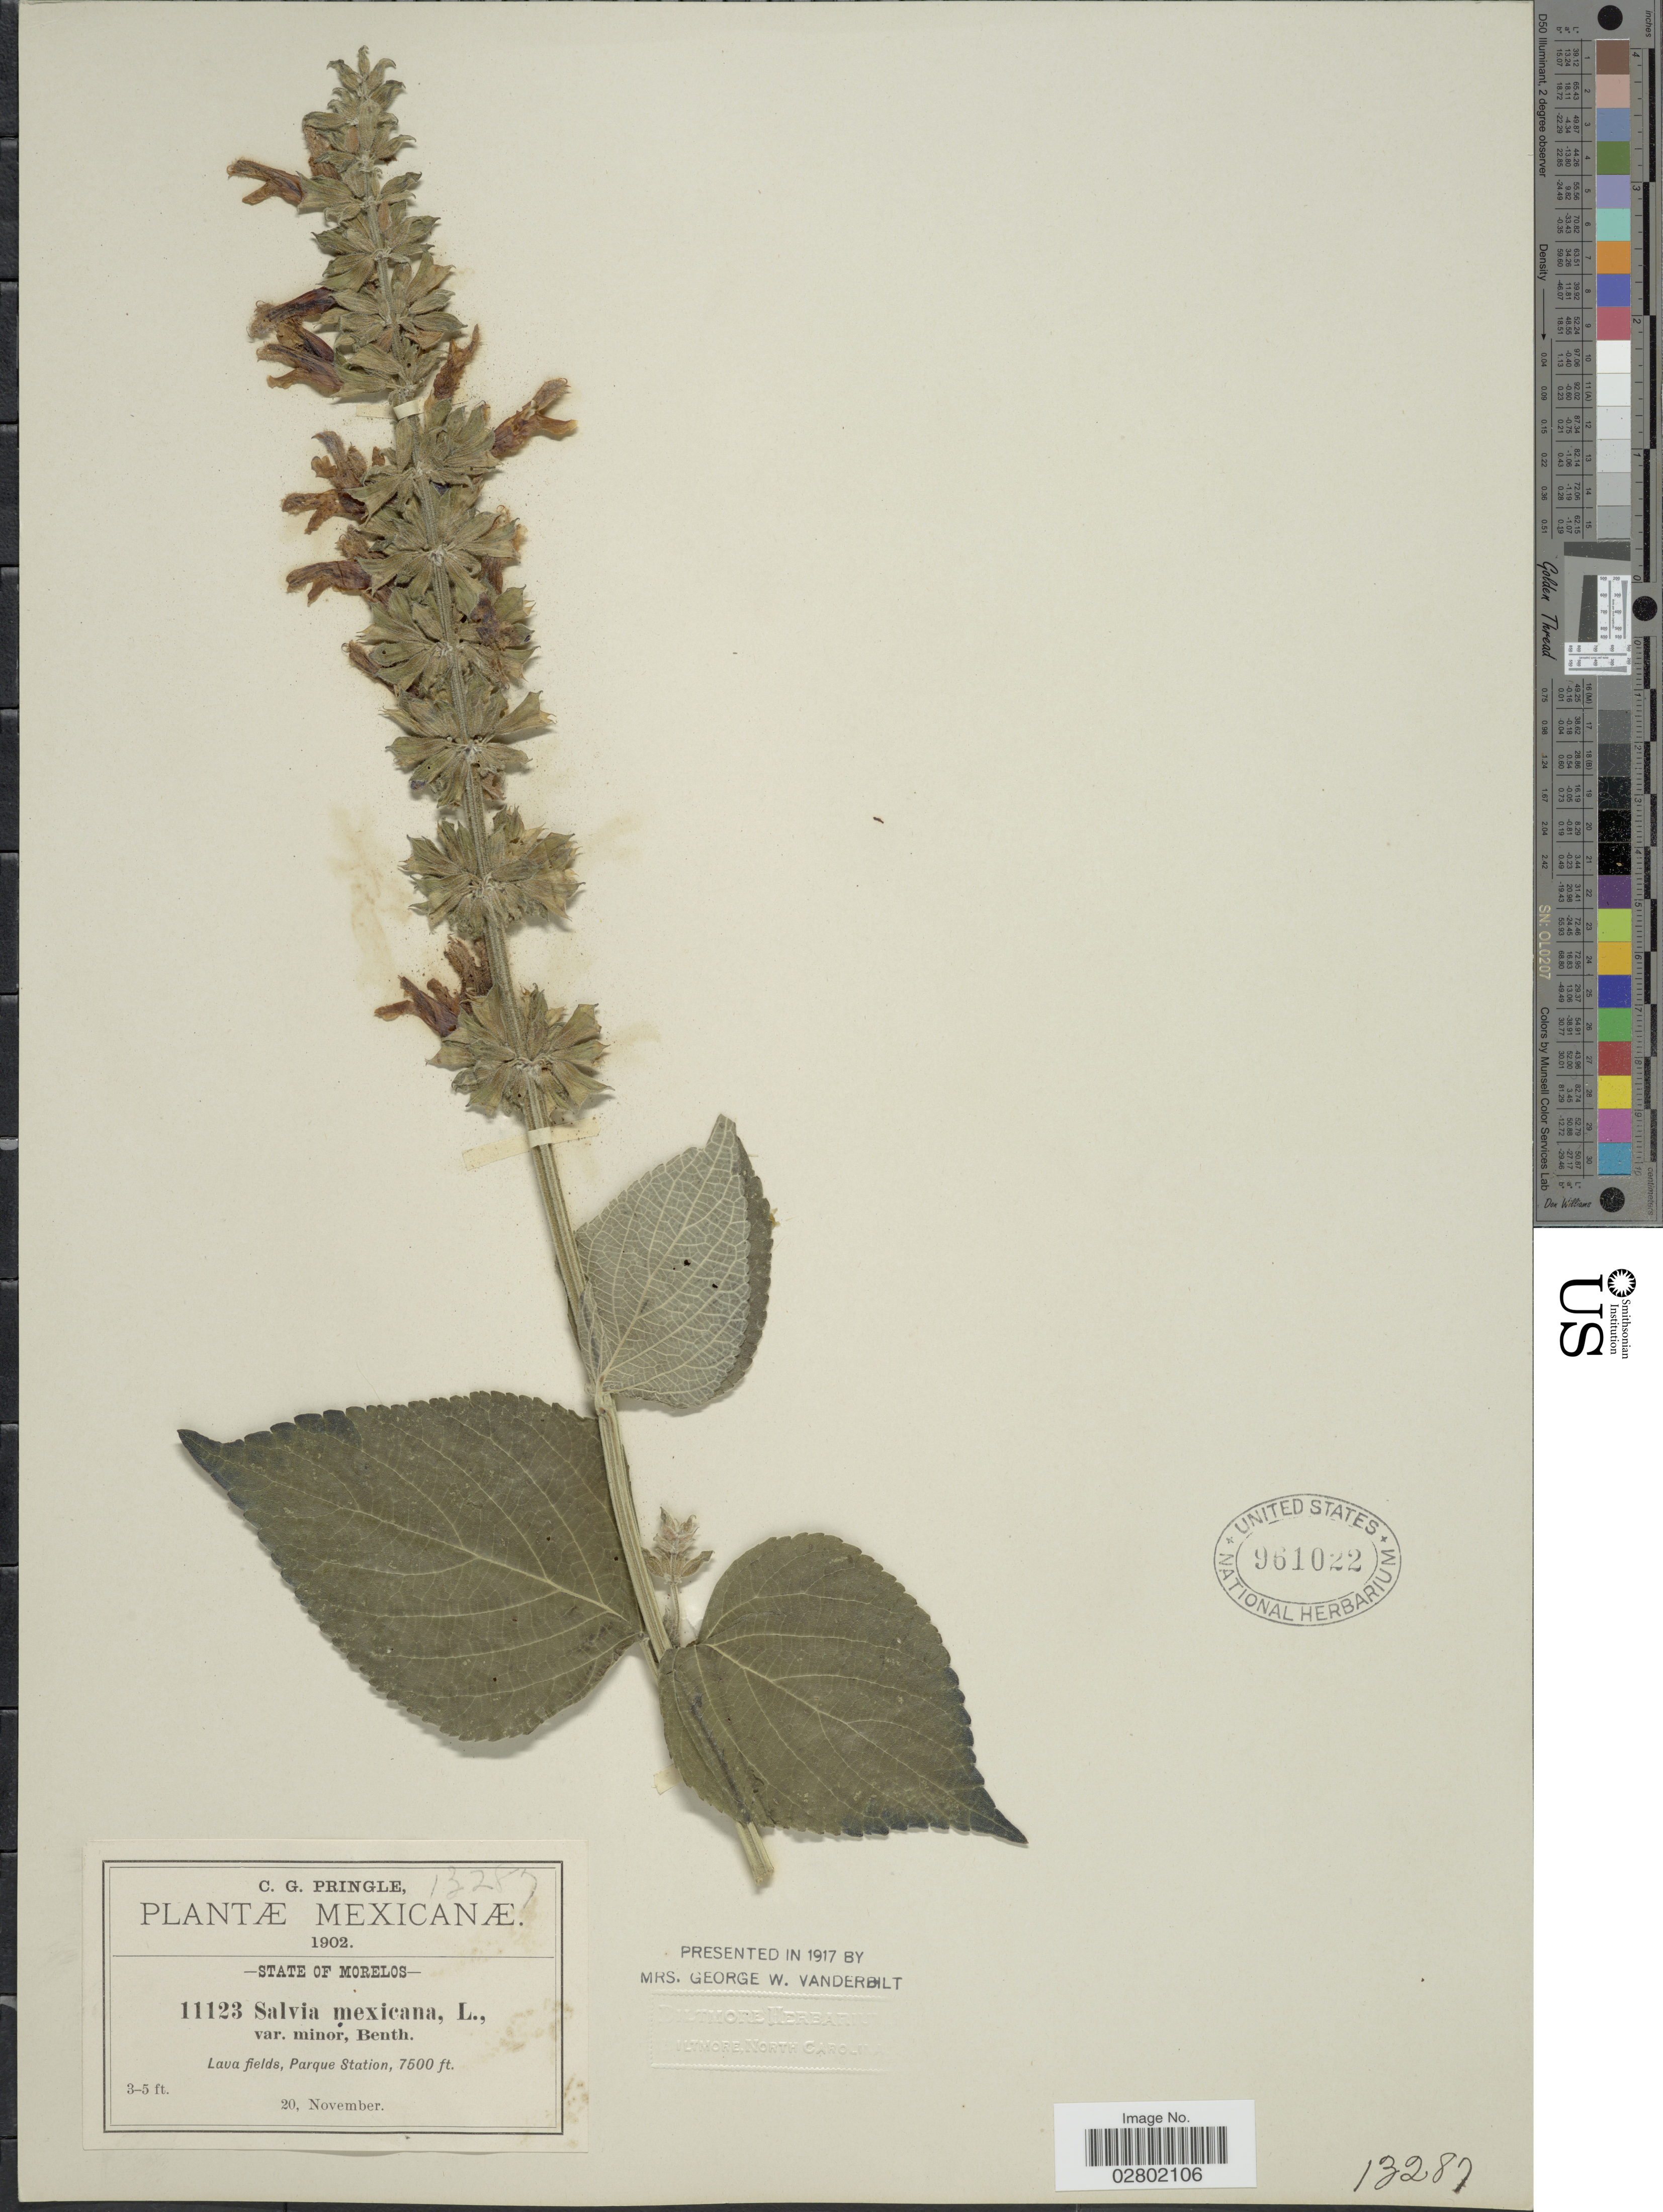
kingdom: Plantae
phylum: Tracheophyta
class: Magnoliopsida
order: Lamiales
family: Lamiaceae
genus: Salvia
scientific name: Salvia mexicana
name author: L.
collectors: C. G. Pringle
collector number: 11123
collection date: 1902-11-20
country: Mexico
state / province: Morelos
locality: Lava fields, Parque Station.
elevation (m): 2286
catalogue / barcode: US 961022